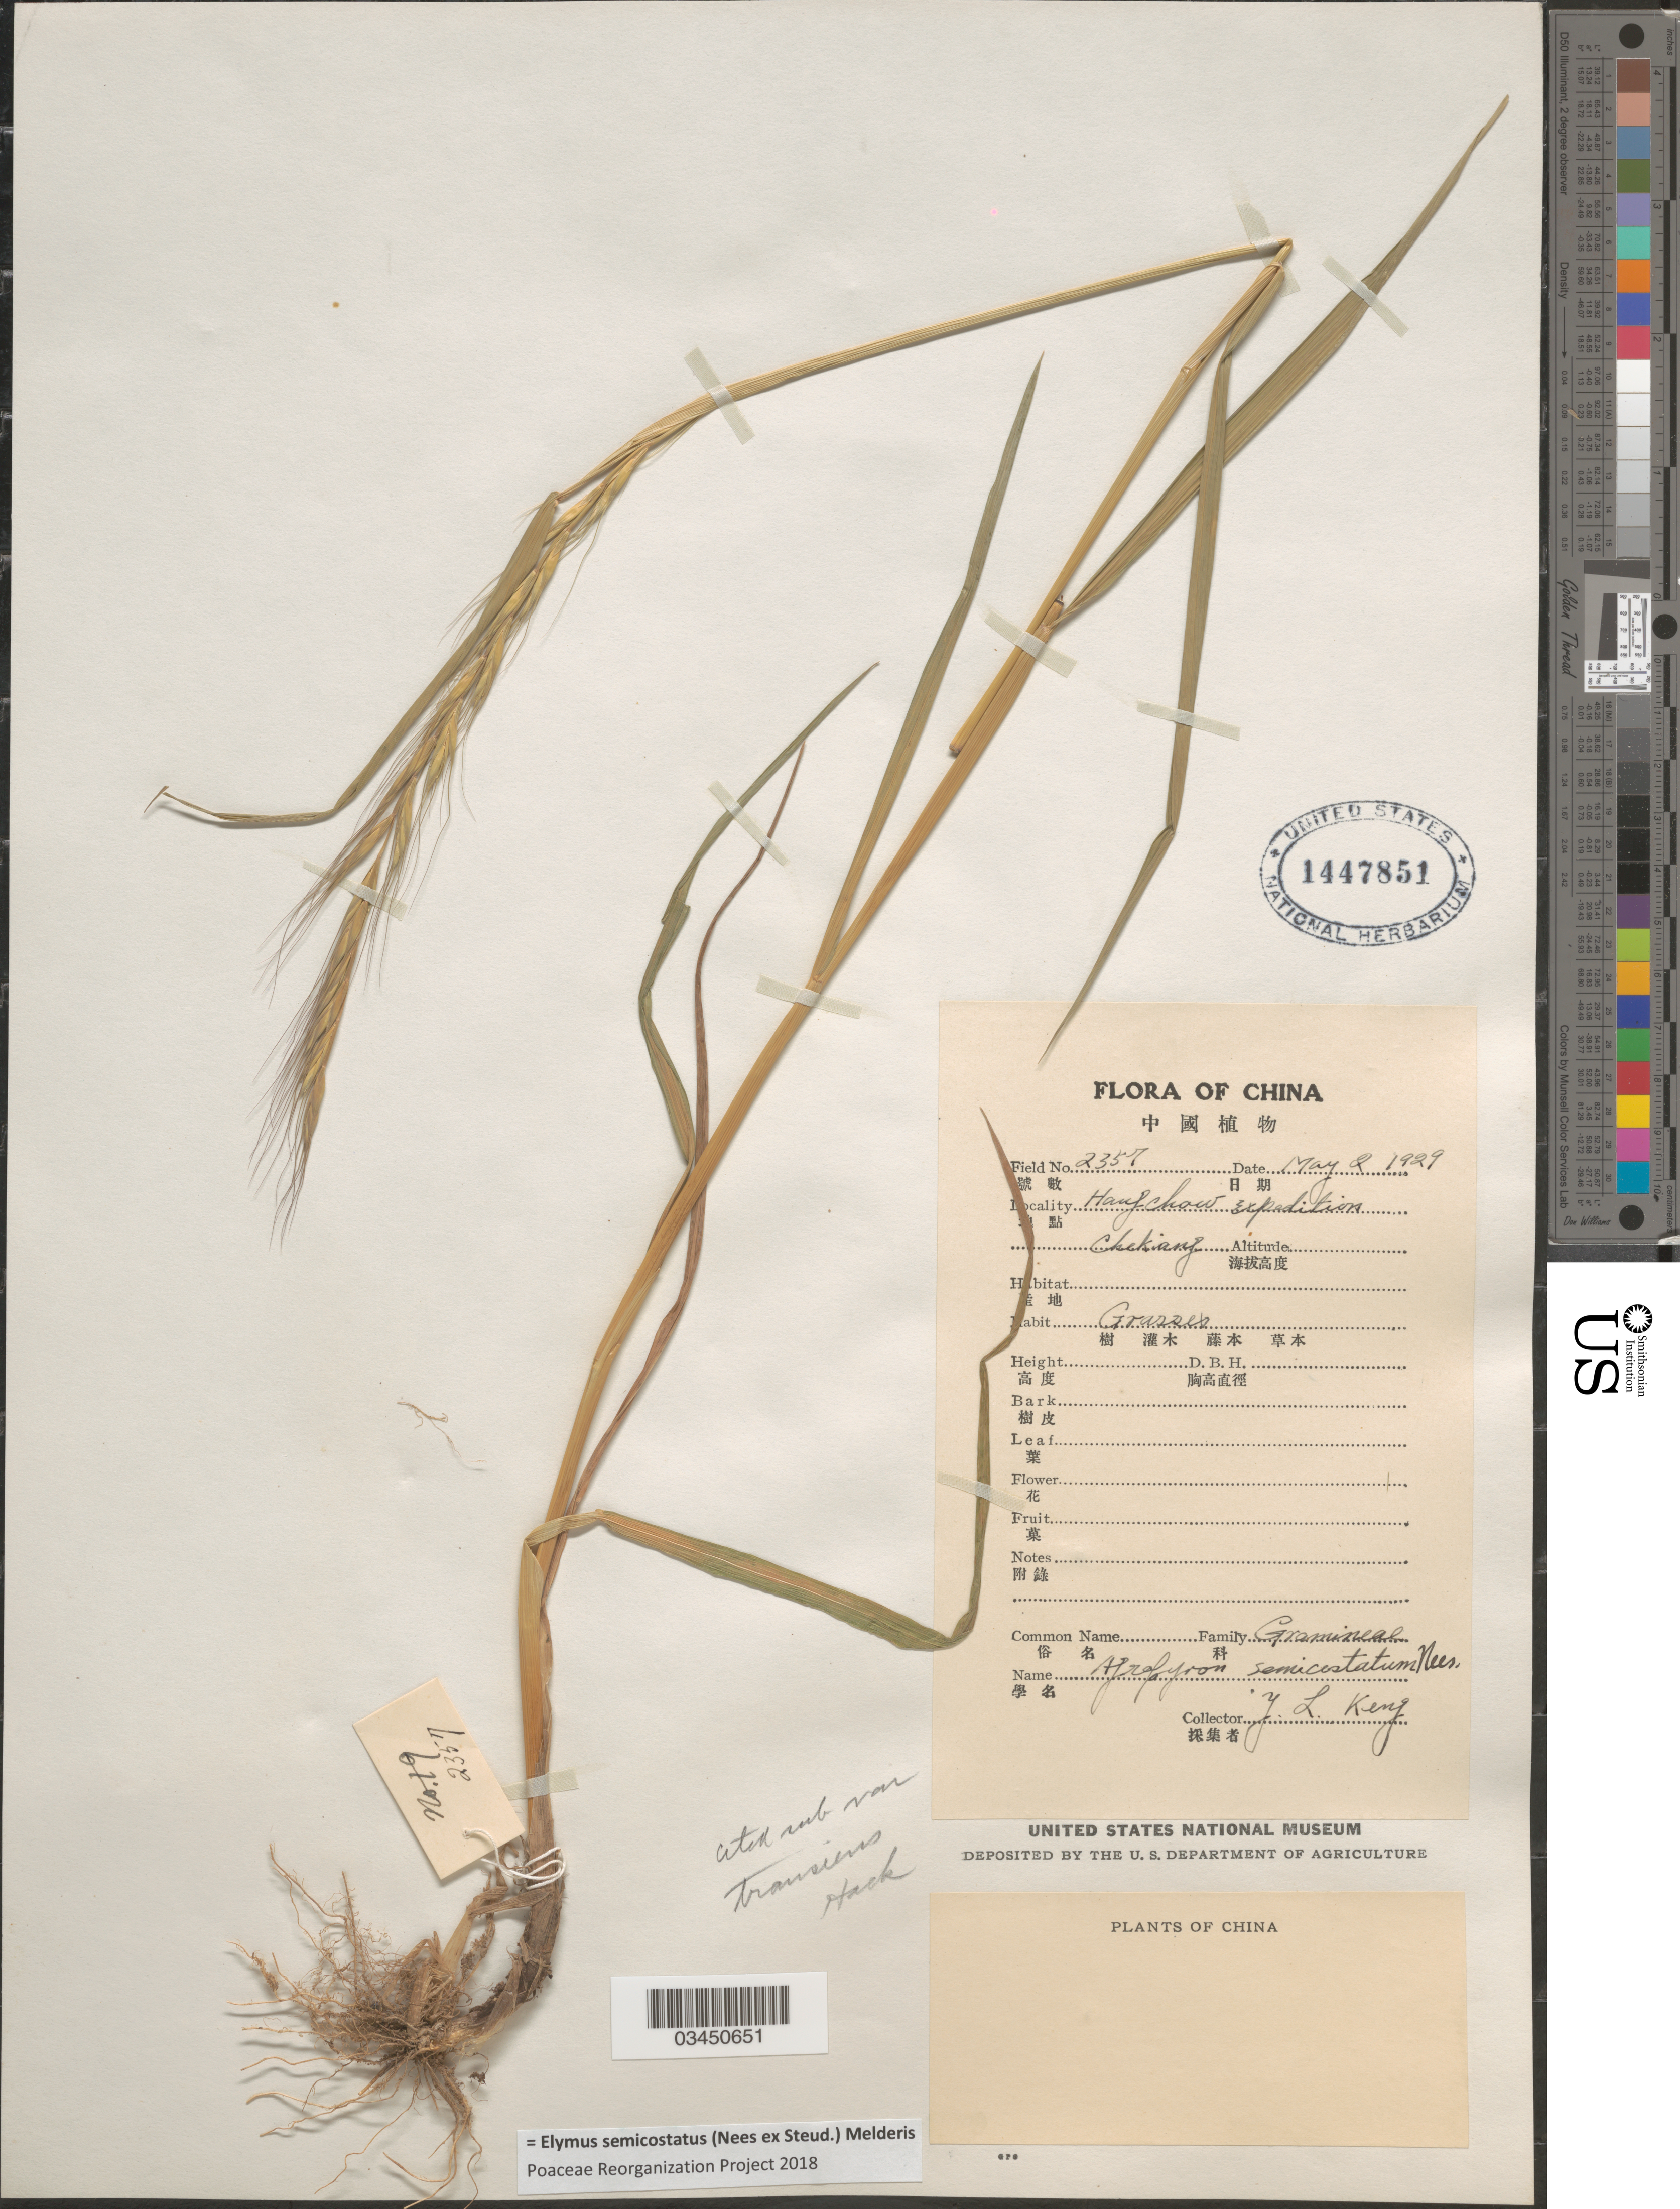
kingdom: Plantae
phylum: Tracheophyta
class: Liliopsida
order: Poales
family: Poaceae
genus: Elymus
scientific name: Elymus semicostatus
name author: (Nees ex Steud.) Melderis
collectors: Y. L. Keng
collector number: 2357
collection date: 1929-05-02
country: China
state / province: Zhejiang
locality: Hangchow Expedition. Chekiang.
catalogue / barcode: US 1447851